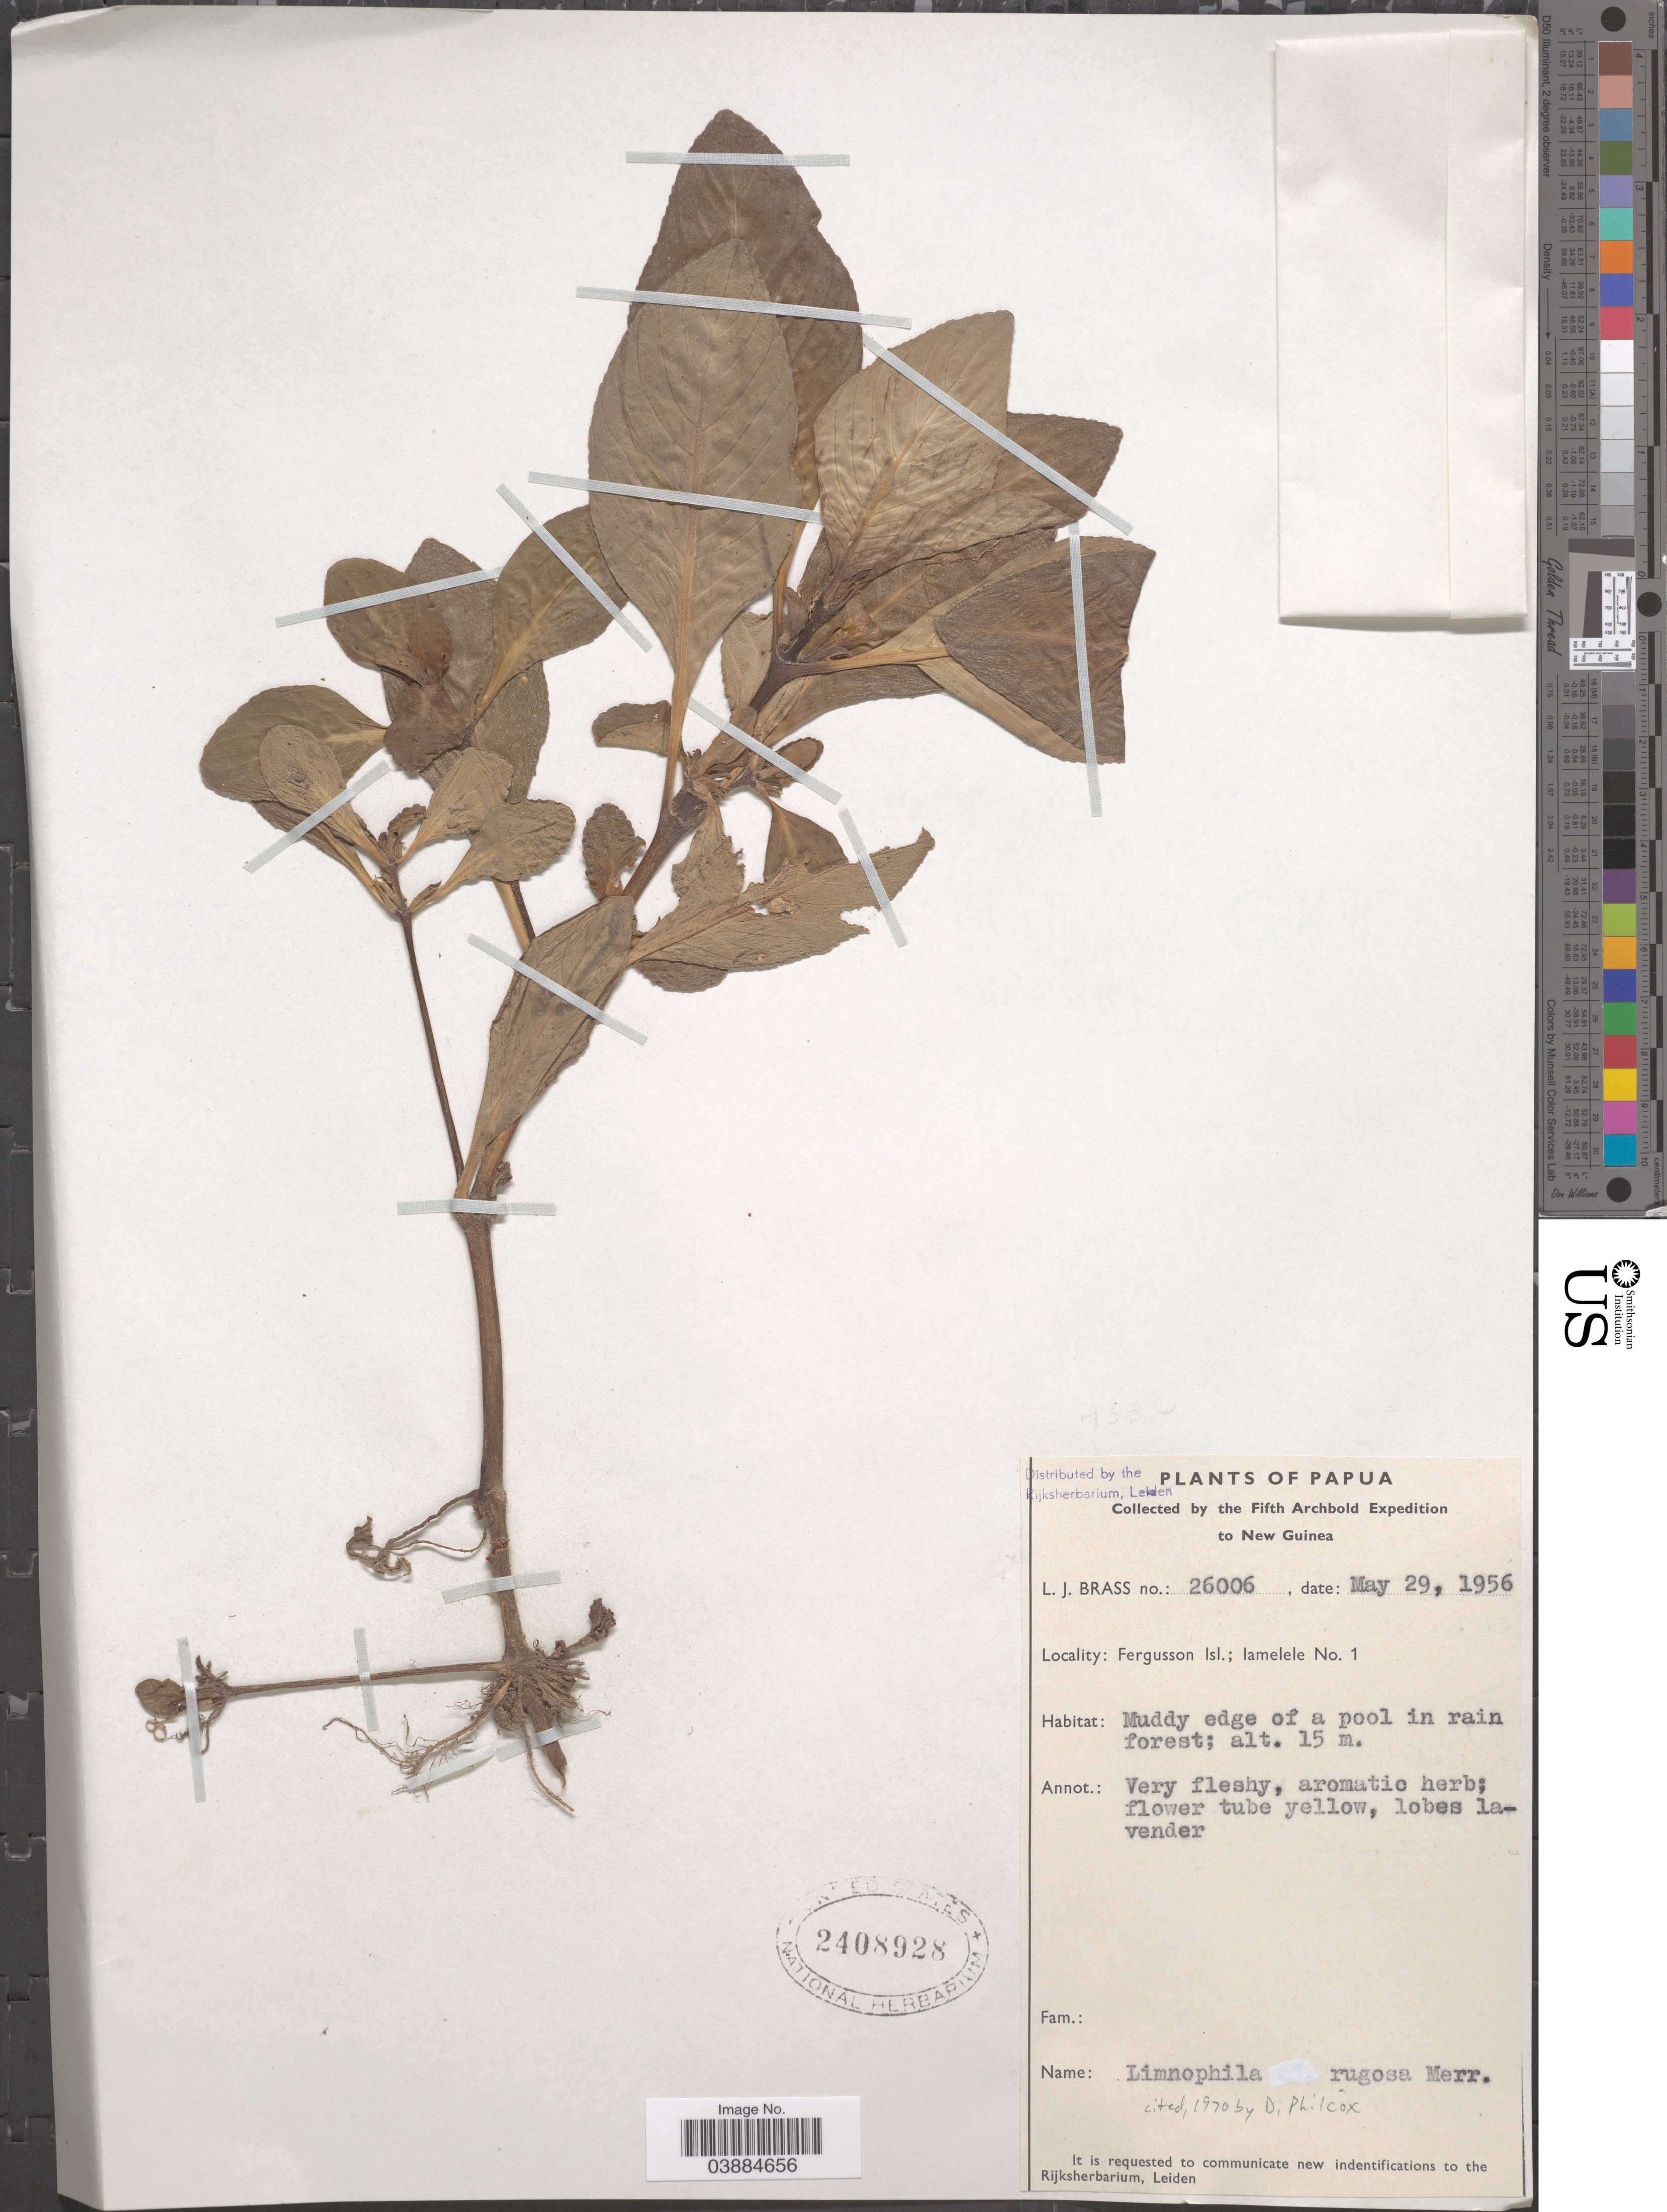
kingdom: Plantae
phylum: Tracheophyta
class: Magnoliopsida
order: Lamiales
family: Plantaginaceae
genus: Limnophila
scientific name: Limnophila rugosa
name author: (Roth) Merr.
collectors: L. J. Brass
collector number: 26006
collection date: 1956-05-29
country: Papua New Guinea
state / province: Milne Bay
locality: Papua. New Guinea. Fergusson Isl.; Iamelele No. 1.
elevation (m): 15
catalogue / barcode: US 2408928